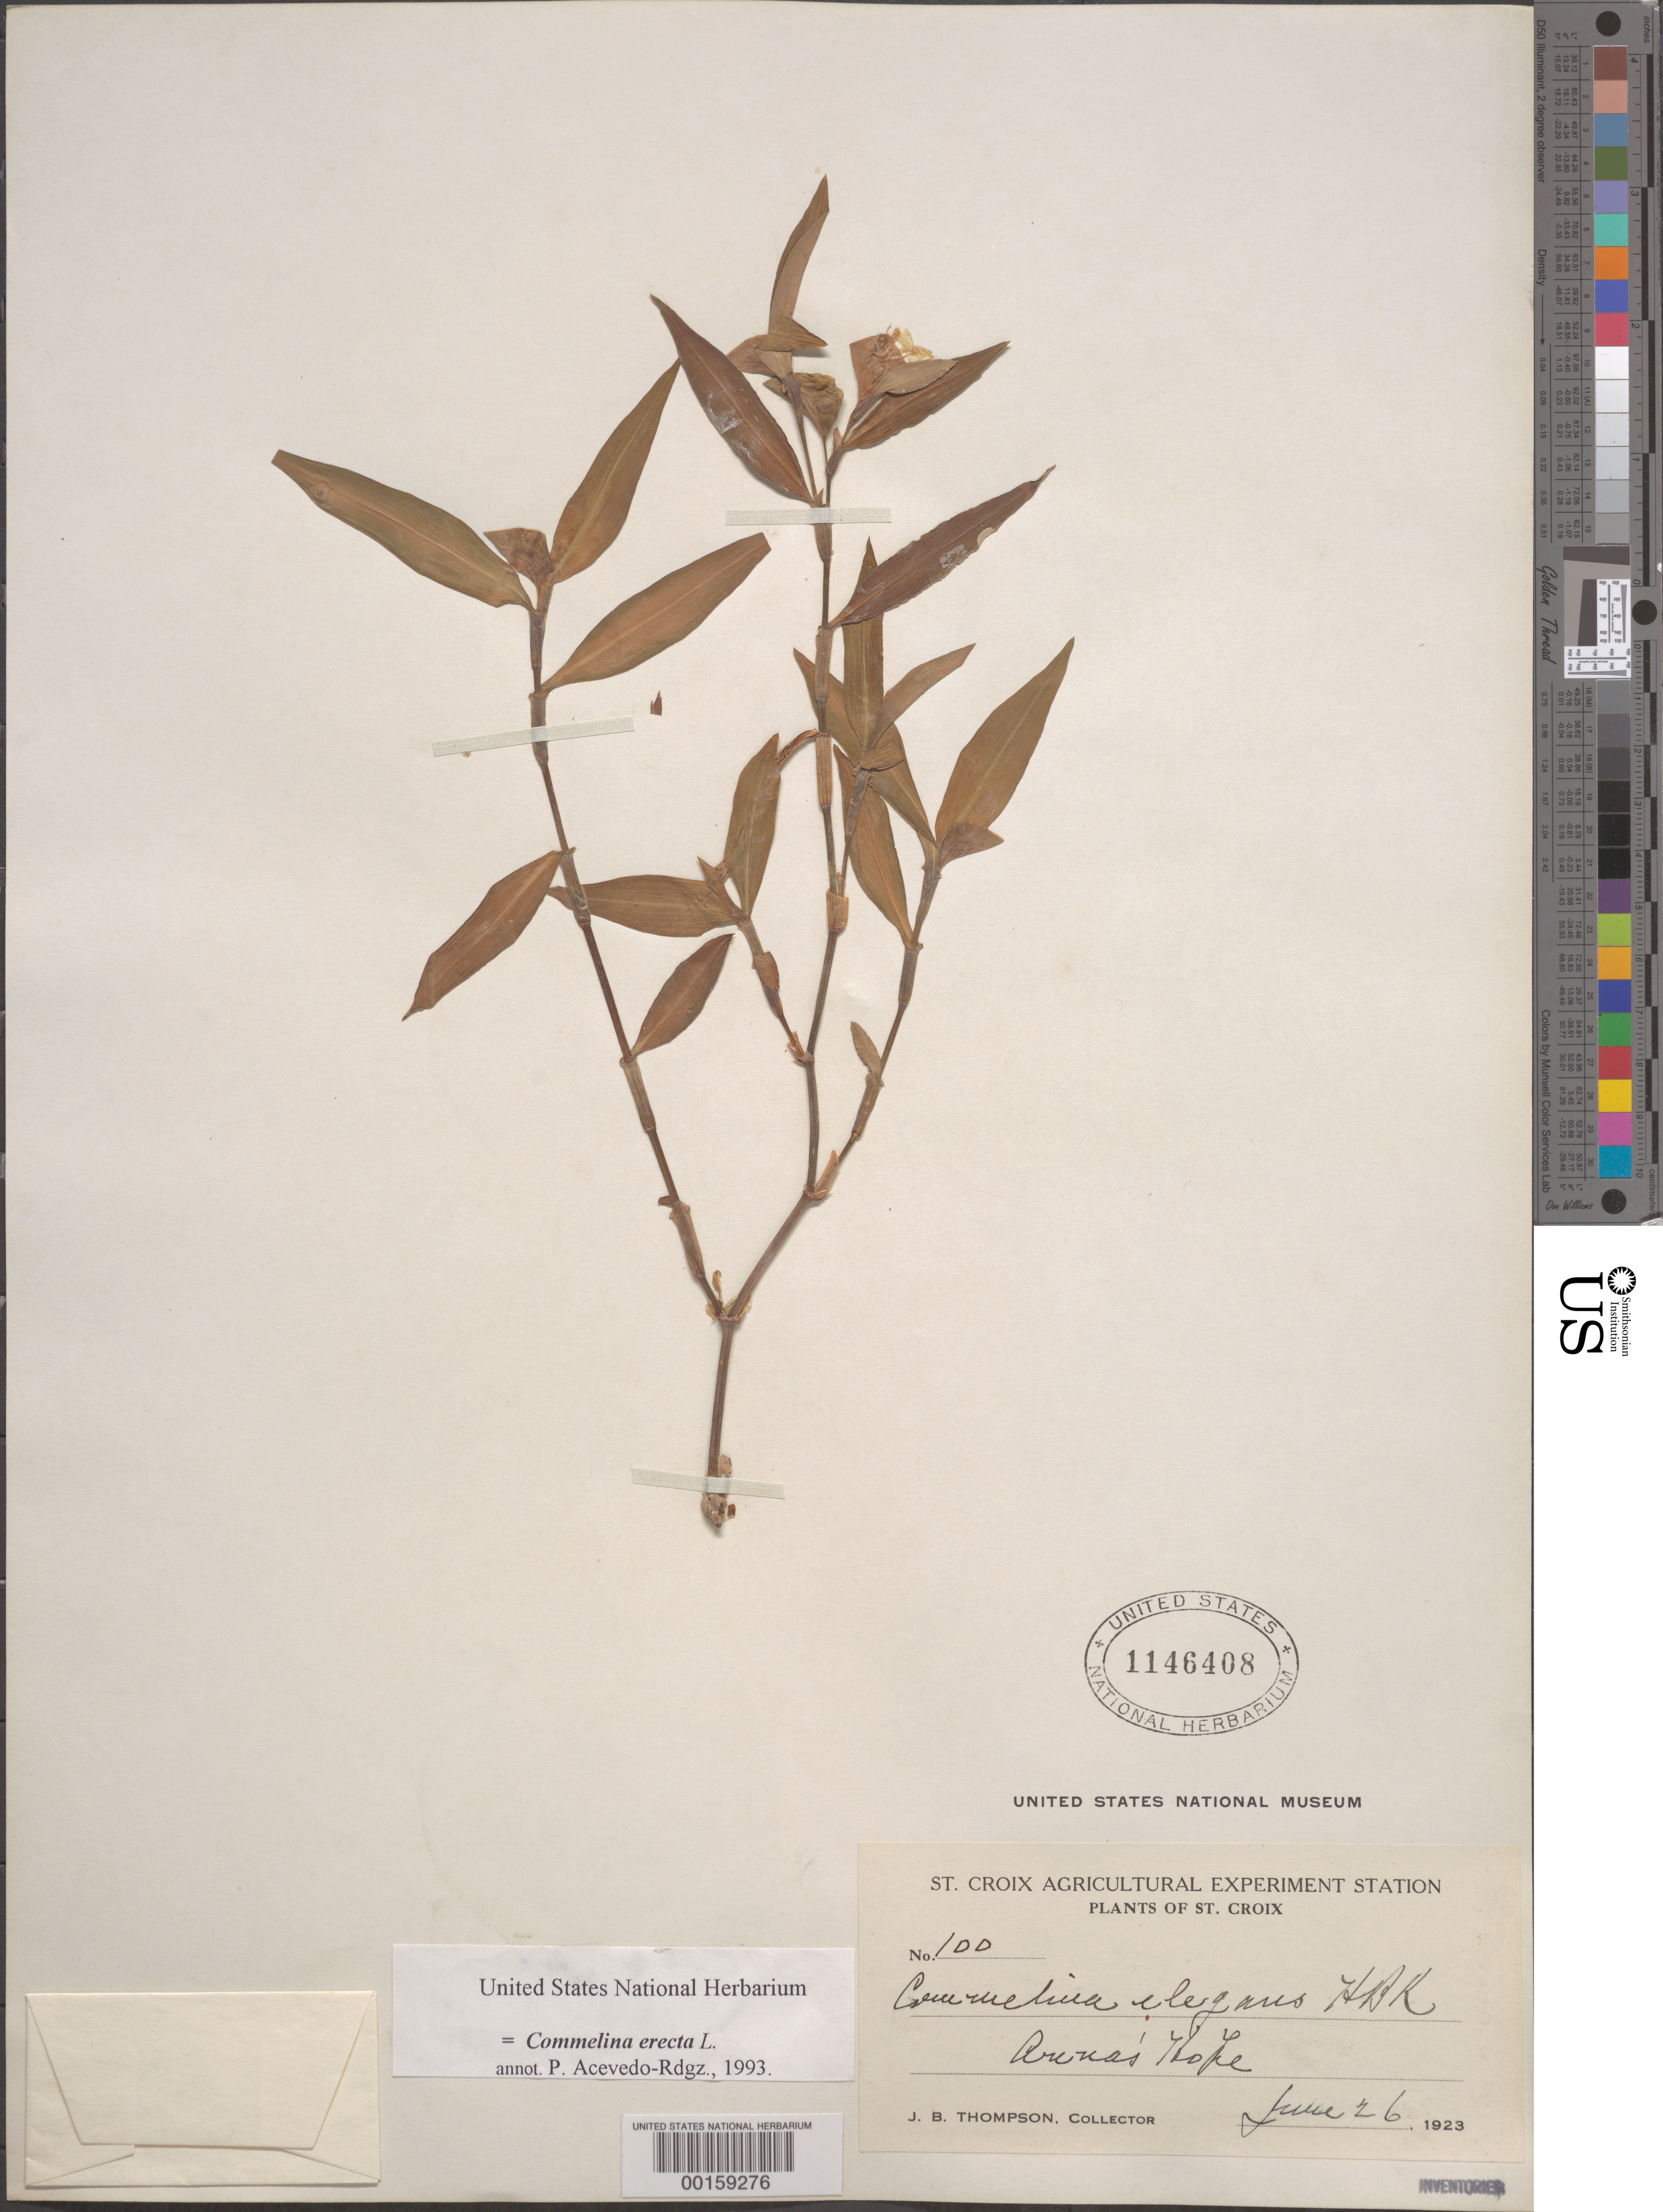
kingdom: Plantae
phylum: Tracheophyta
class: Liliopsida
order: Commelinales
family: Commelinaceae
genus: Commelina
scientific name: Commelina erecta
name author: L.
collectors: J. B. Thompson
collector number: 100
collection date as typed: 26 Jun 1923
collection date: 1923-06-26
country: U.S. Virgin Islands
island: St. Croix Island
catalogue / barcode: US 1146408